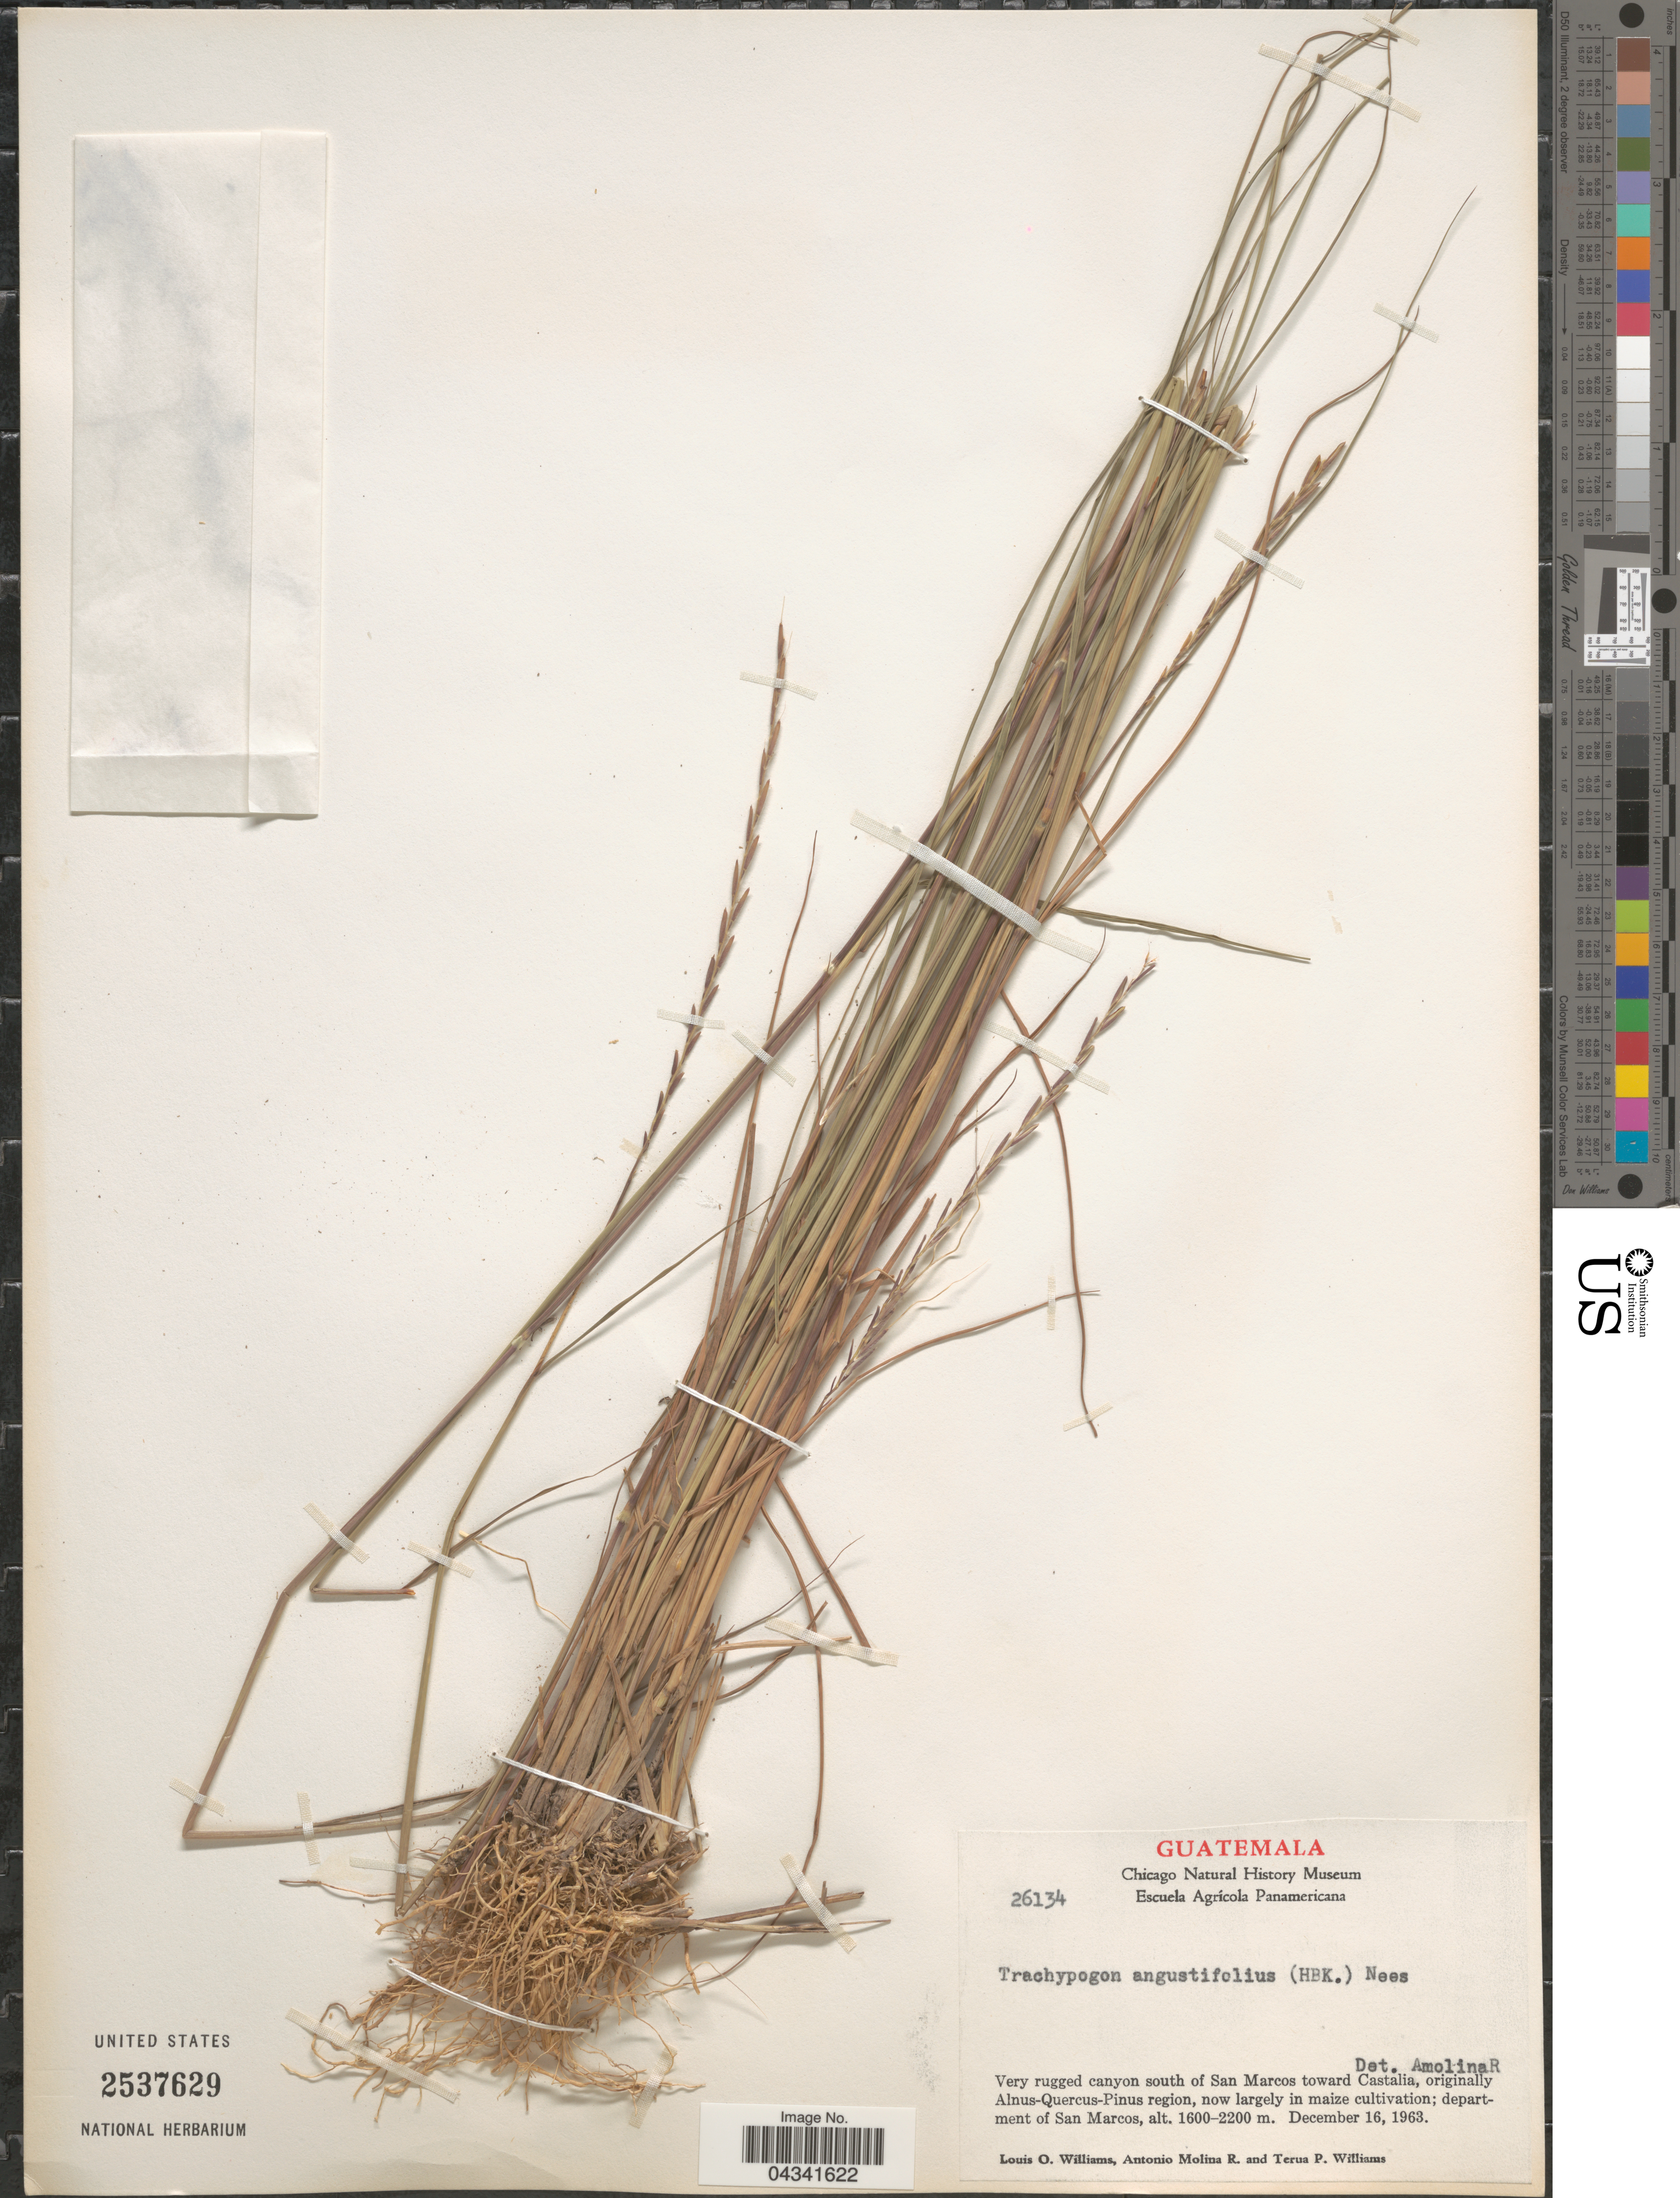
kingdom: Plantae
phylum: Tracheophyta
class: Liliopsida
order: Poales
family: Poaceae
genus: Trachypogon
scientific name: Trachypogon spicatus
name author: (L. f.) Kuntze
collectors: L. O. Williams, A. Molina R. & T. P. Williams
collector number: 26134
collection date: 1963-12-16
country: Guatemala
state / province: San Marcos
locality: Department of San Marcos.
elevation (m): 1600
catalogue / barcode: US 2537629